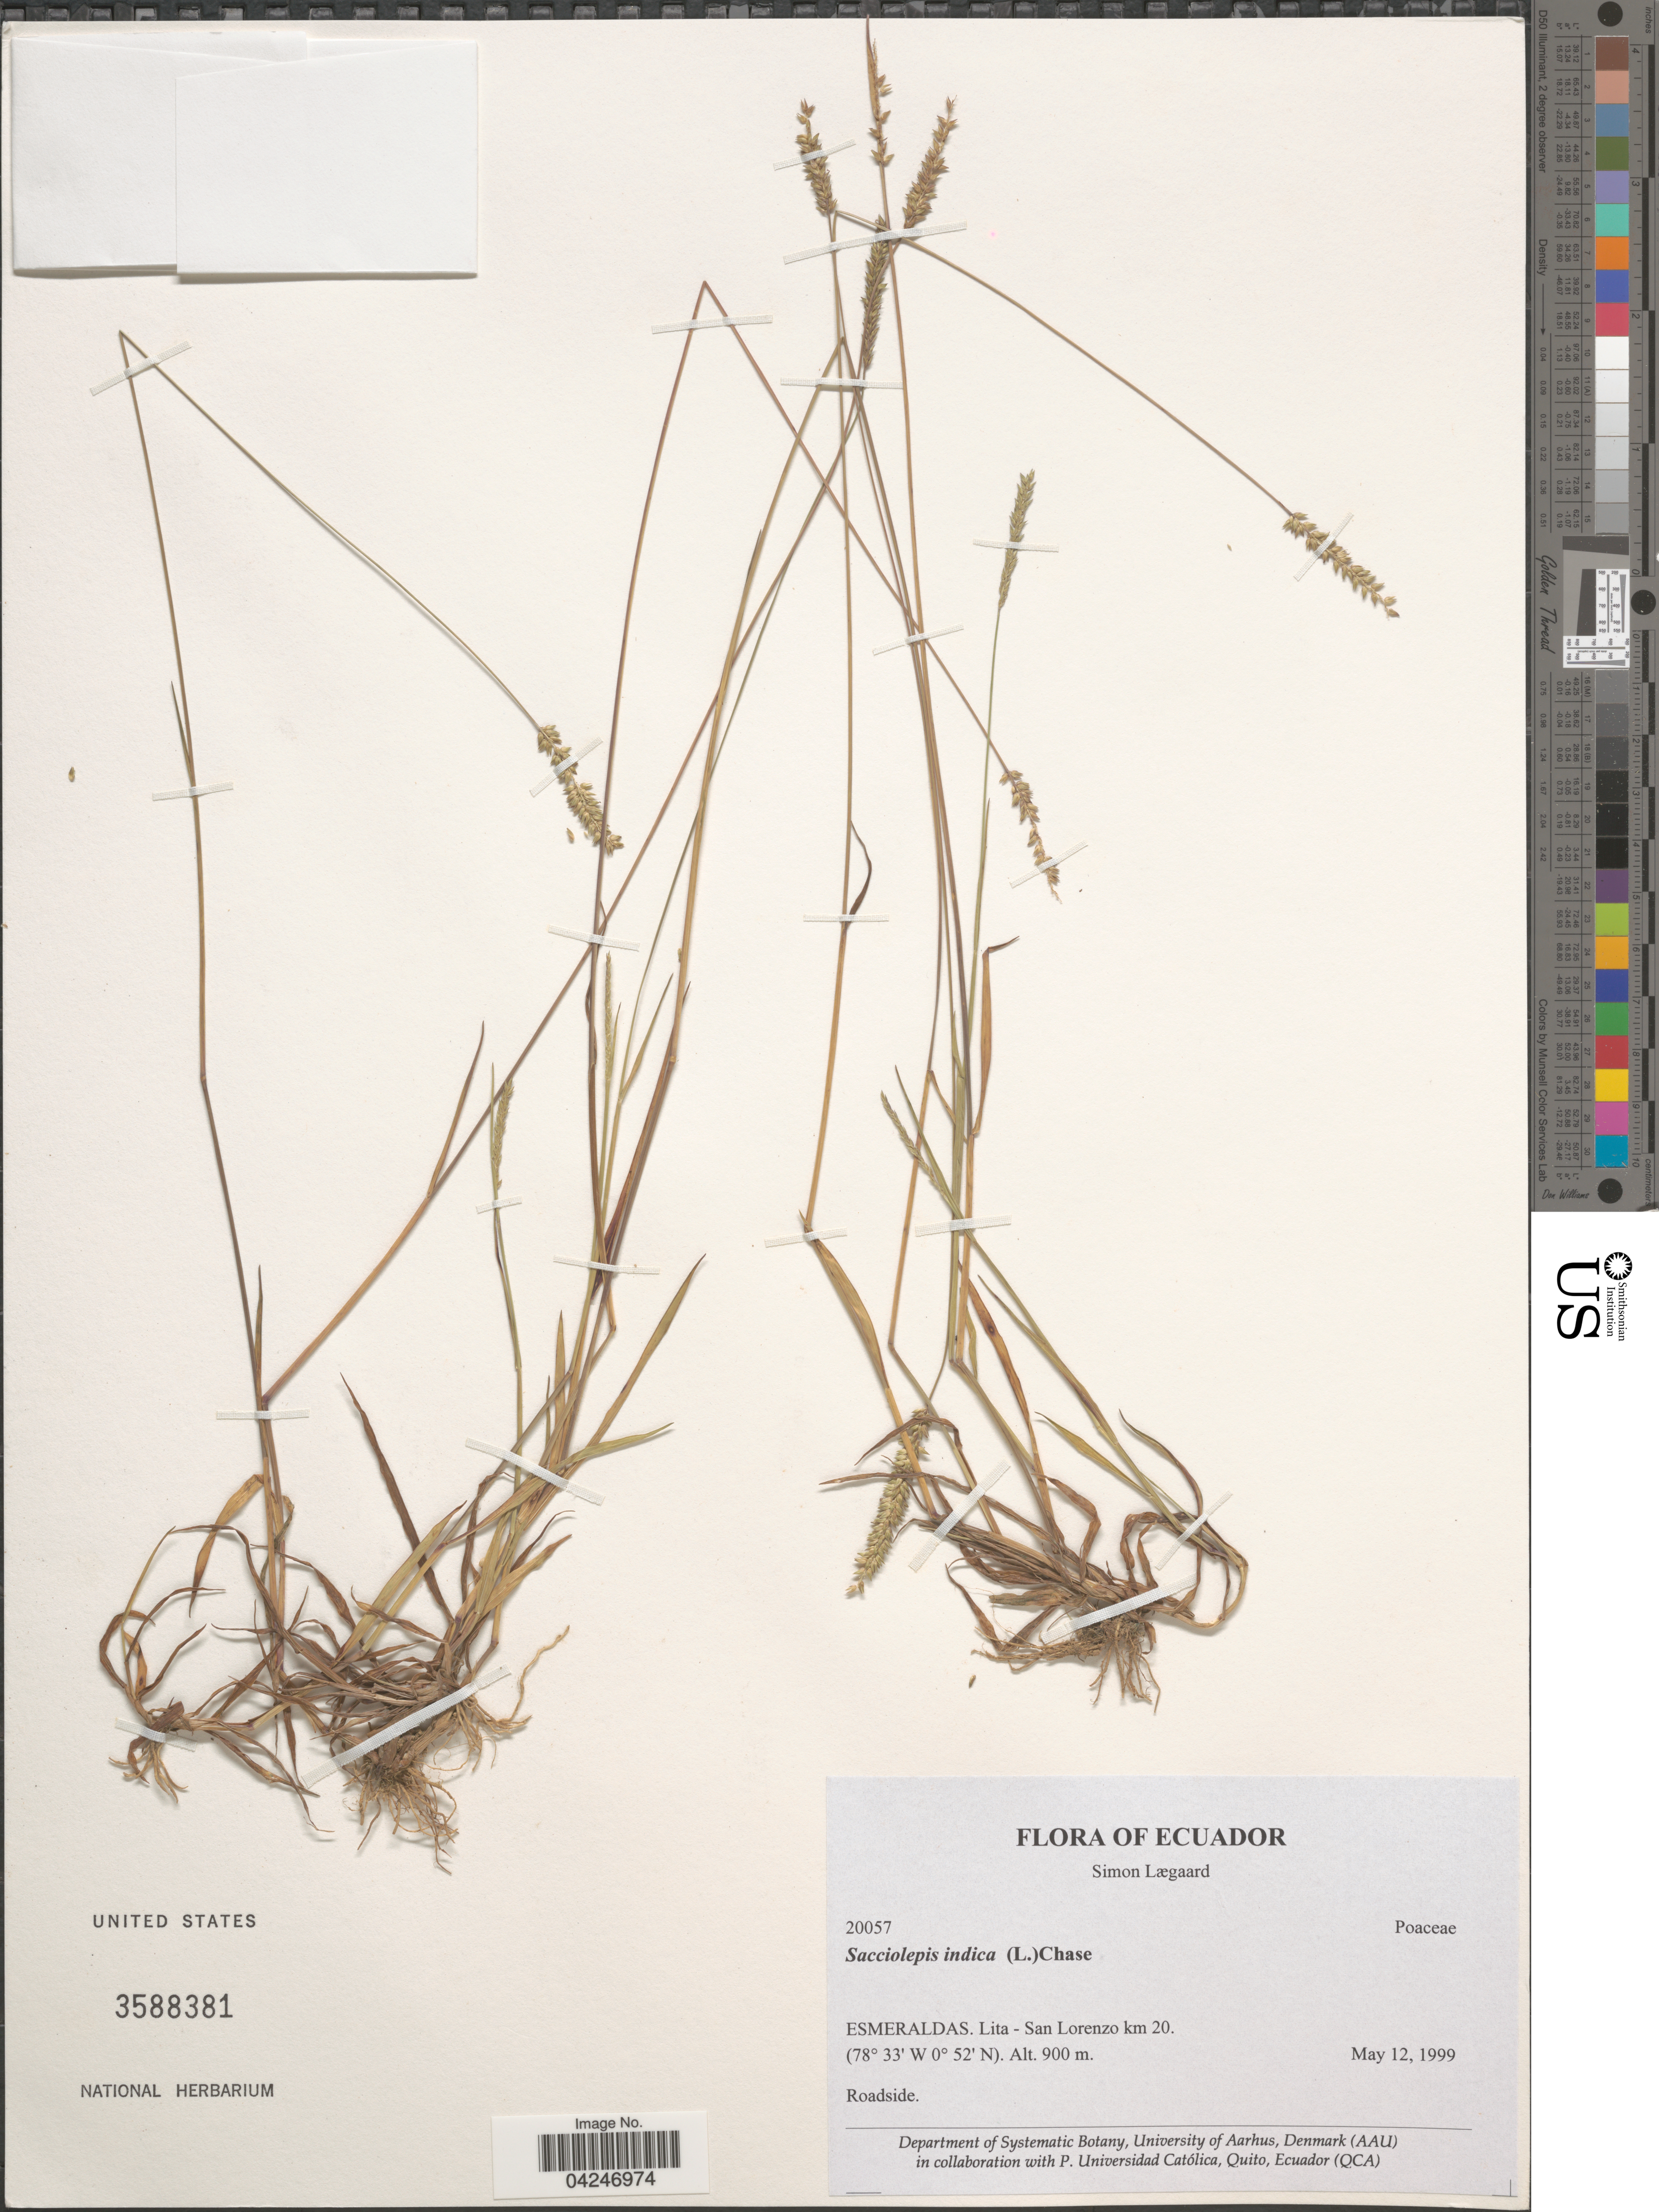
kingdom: Plantae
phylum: Tracheophyta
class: Liliopsida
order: Poales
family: Poaceae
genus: Sacciolepis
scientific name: Sacciolepis indica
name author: (L.) Chase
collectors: S. Lægaard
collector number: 20057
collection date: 1999-05-12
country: Ecuador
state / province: Esmeraldas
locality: Lita - San Lorenzo km 20.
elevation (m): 900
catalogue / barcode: US 3588381